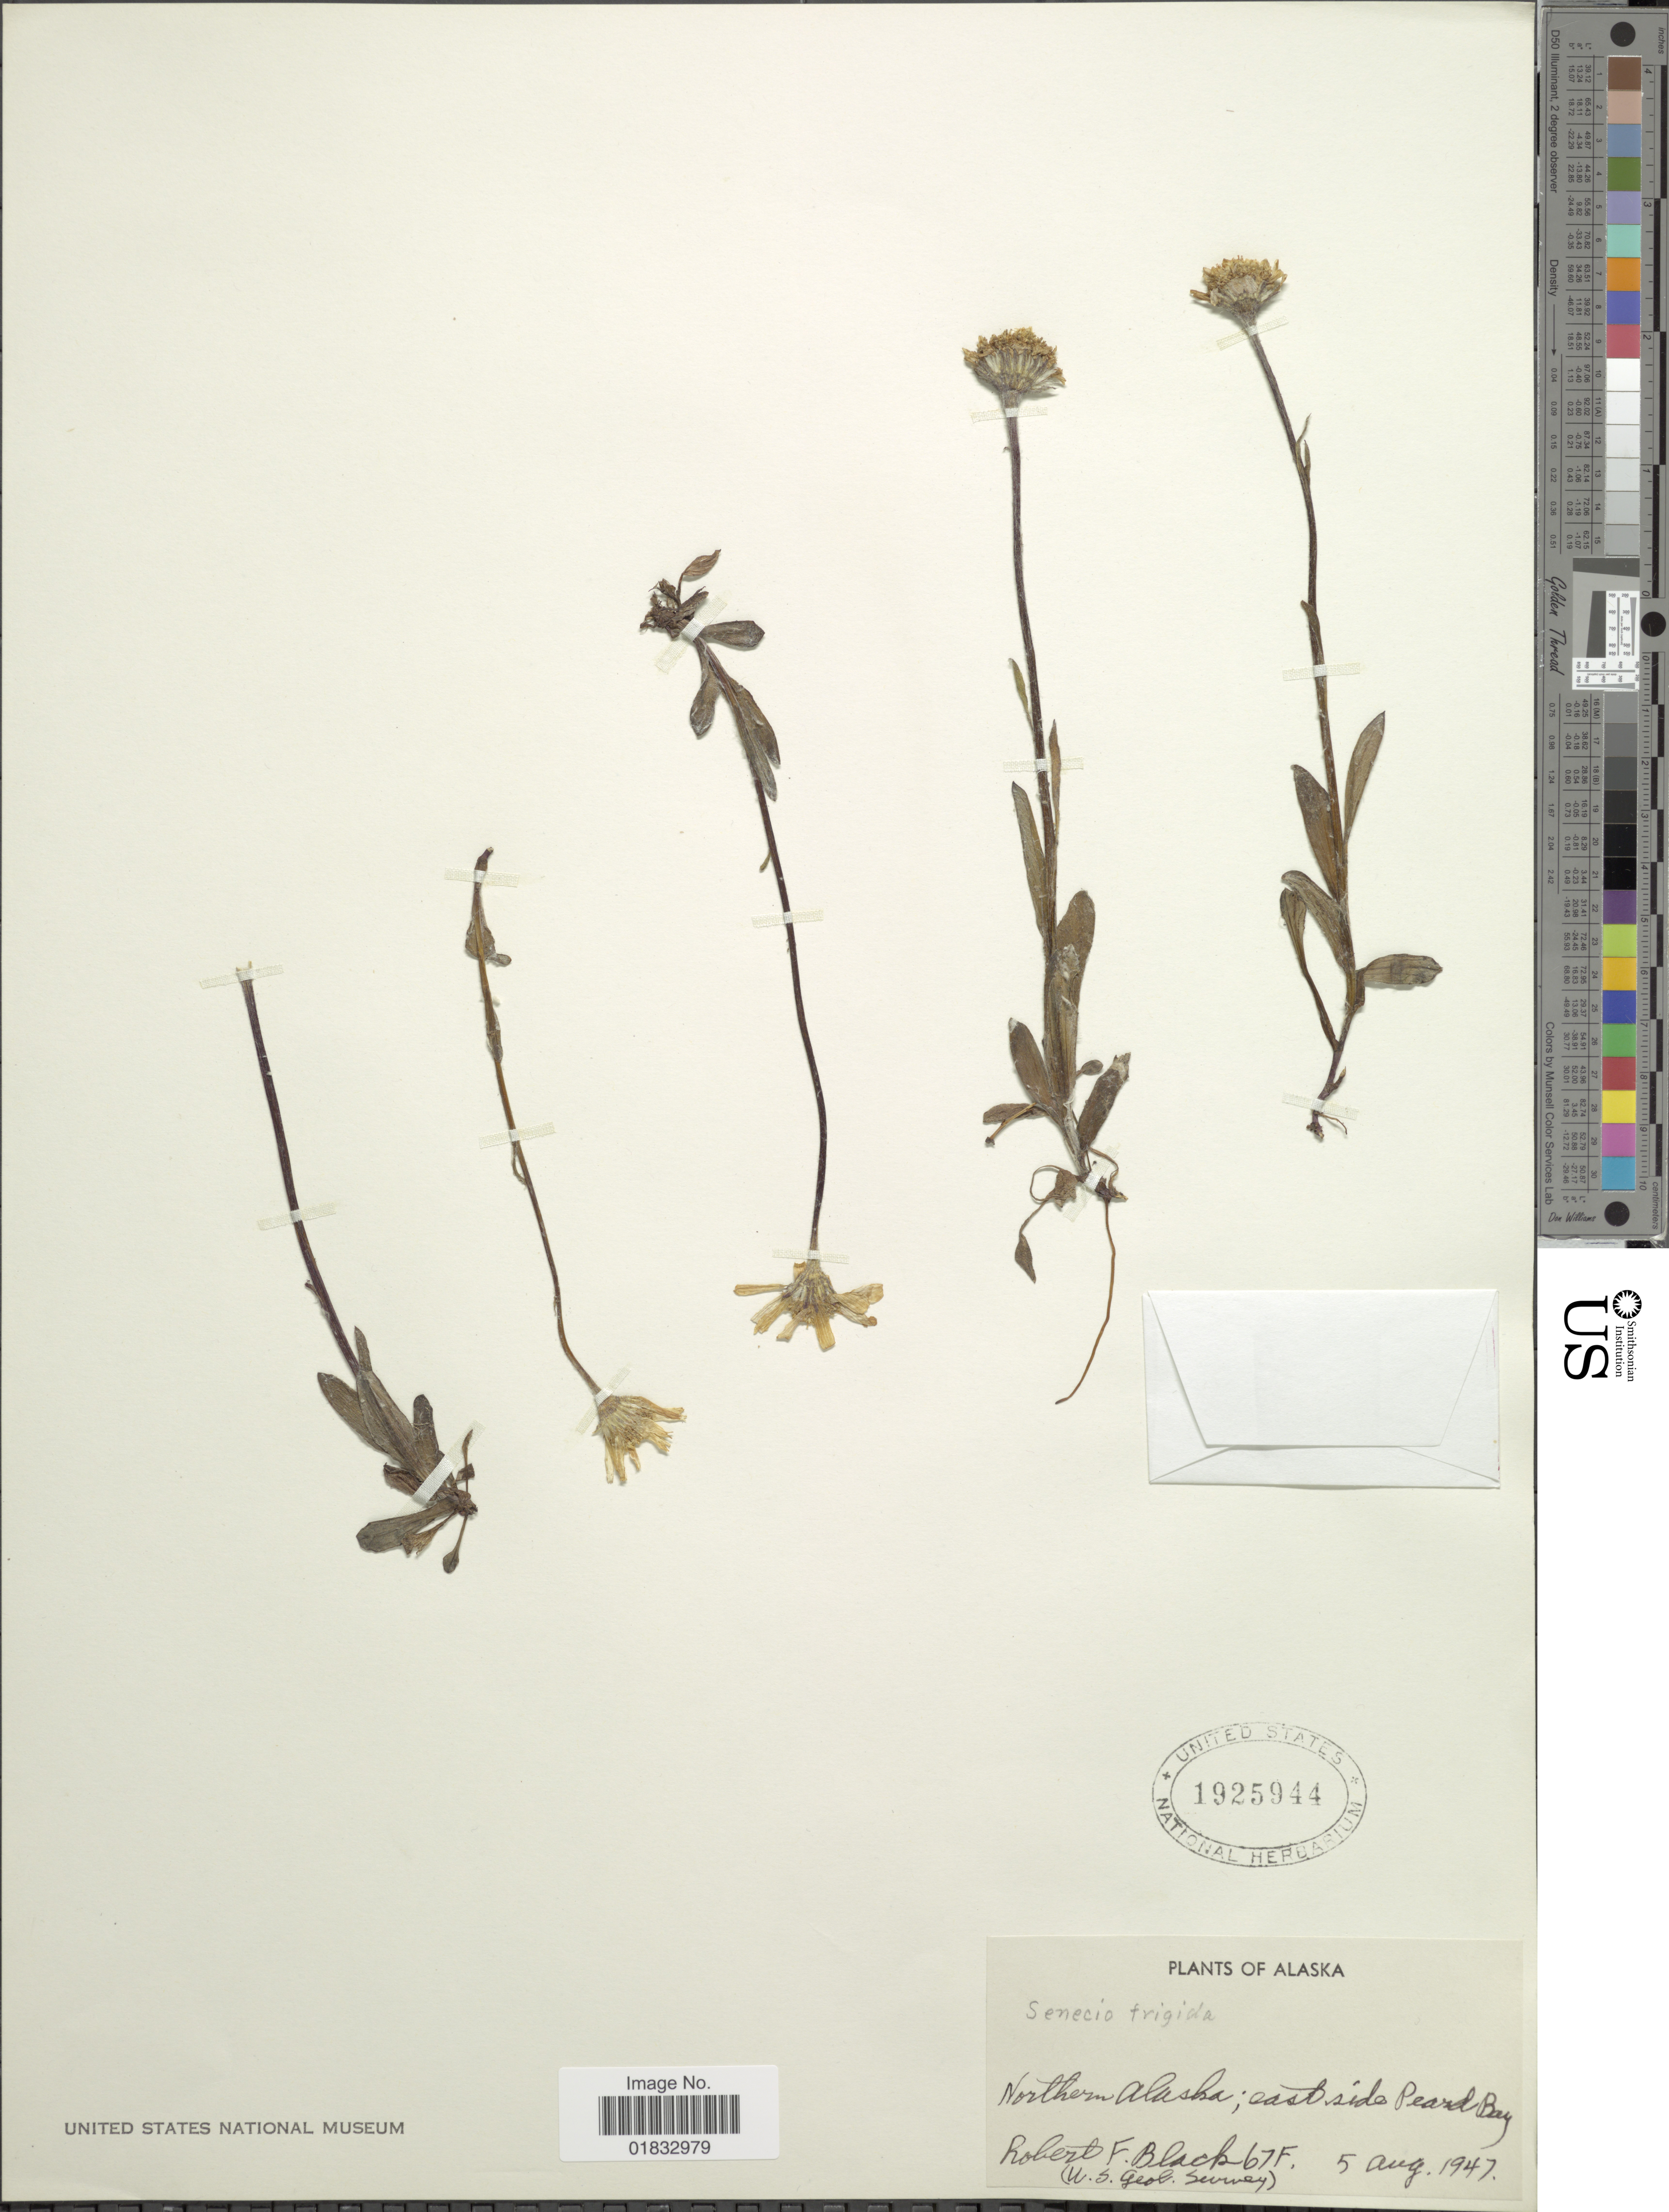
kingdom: Plantae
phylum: Tracheophyta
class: Magnoliopsida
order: Asterales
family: Asteraceae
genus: Tephroseris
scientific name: Tephroseris frigida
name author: (Richardson) Holub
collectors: R. F. Black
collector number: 67F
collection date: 1947-08-05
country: United States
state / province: Alaska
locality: Northern Alaska; east side Peard Bay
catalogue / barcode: US 1925944